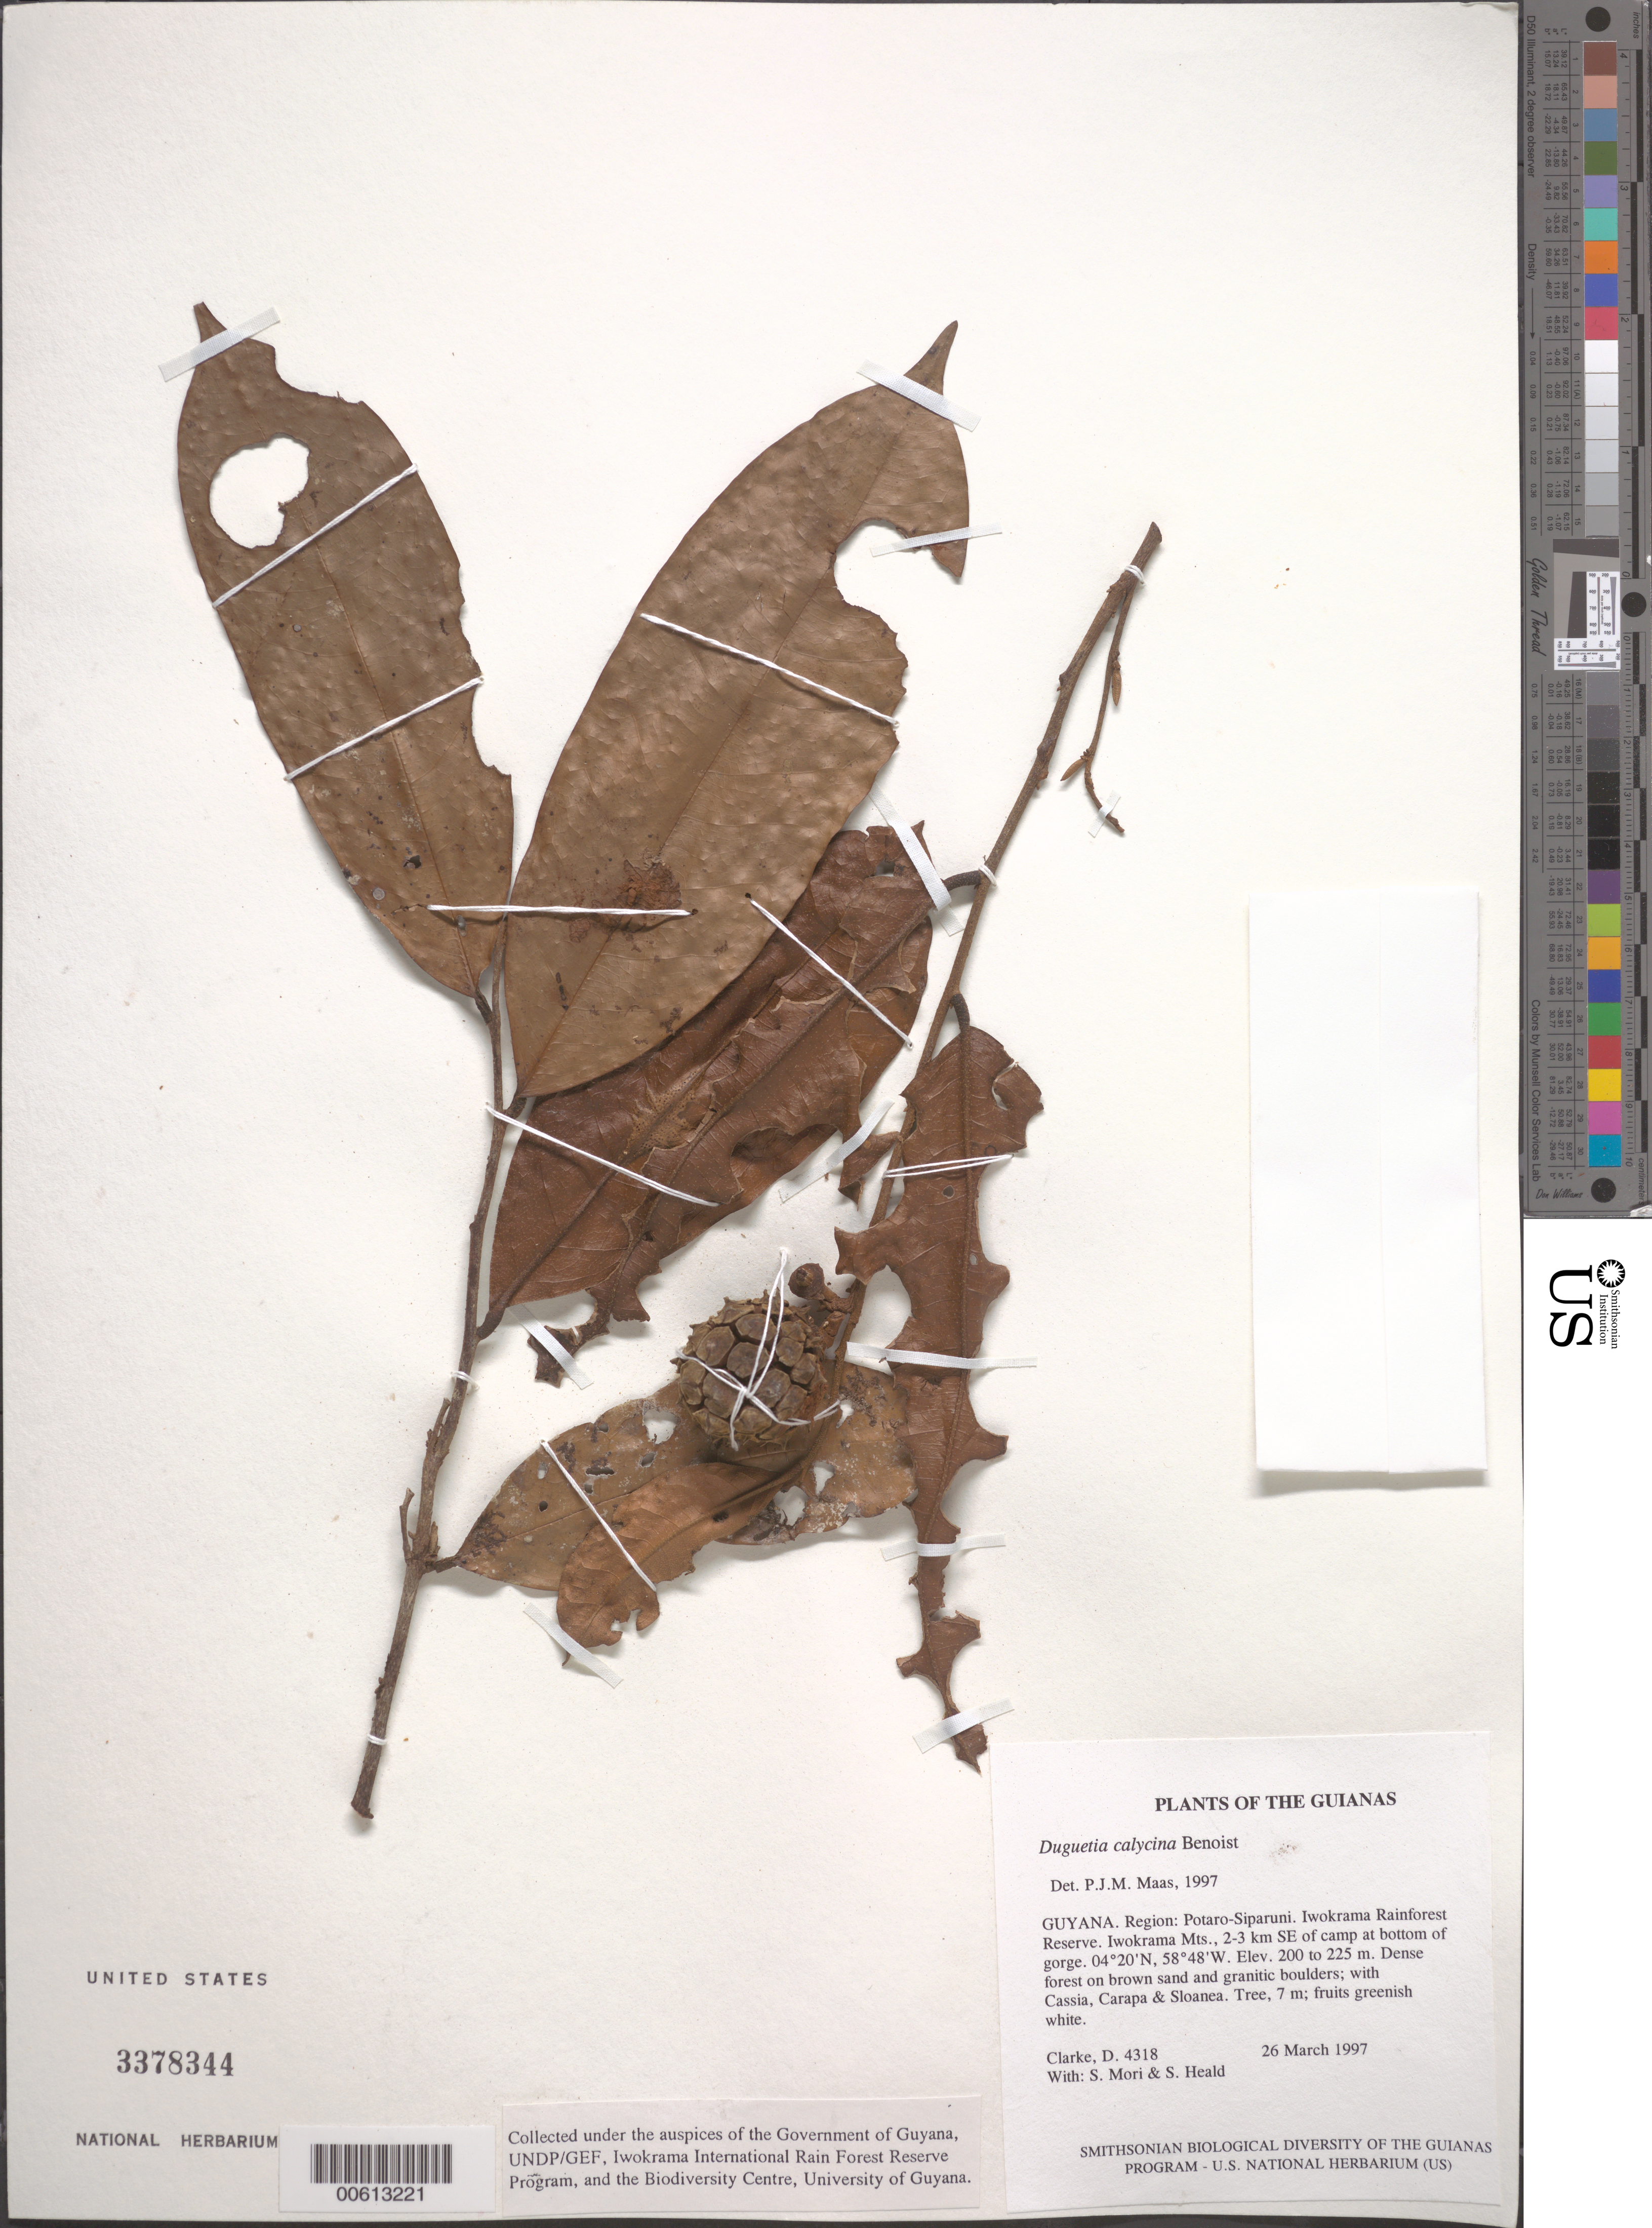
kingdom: Plantae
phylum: Tracheophyta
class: Magnoliopsida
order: Magnoliales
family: Annonaceae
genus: Duguetia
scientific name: Duguetia calycina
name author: Benoist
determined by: Maas, Paul J. M.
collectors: H. D. Clarke, S. Mori & S. Heald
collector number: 4318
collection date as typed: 26 March 1997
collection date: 1997-03-26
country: Guyana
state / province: Potaro-Siparuni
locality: Iwokrama Rainforest Reserve. Iwokrama Mts., 2-3 km SE of camp at bottom of gorge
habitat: Dense forest on brown sand and granitic boulders; with Cassia, Carapa & Sloanea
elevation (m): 200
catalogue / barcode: US 3378344